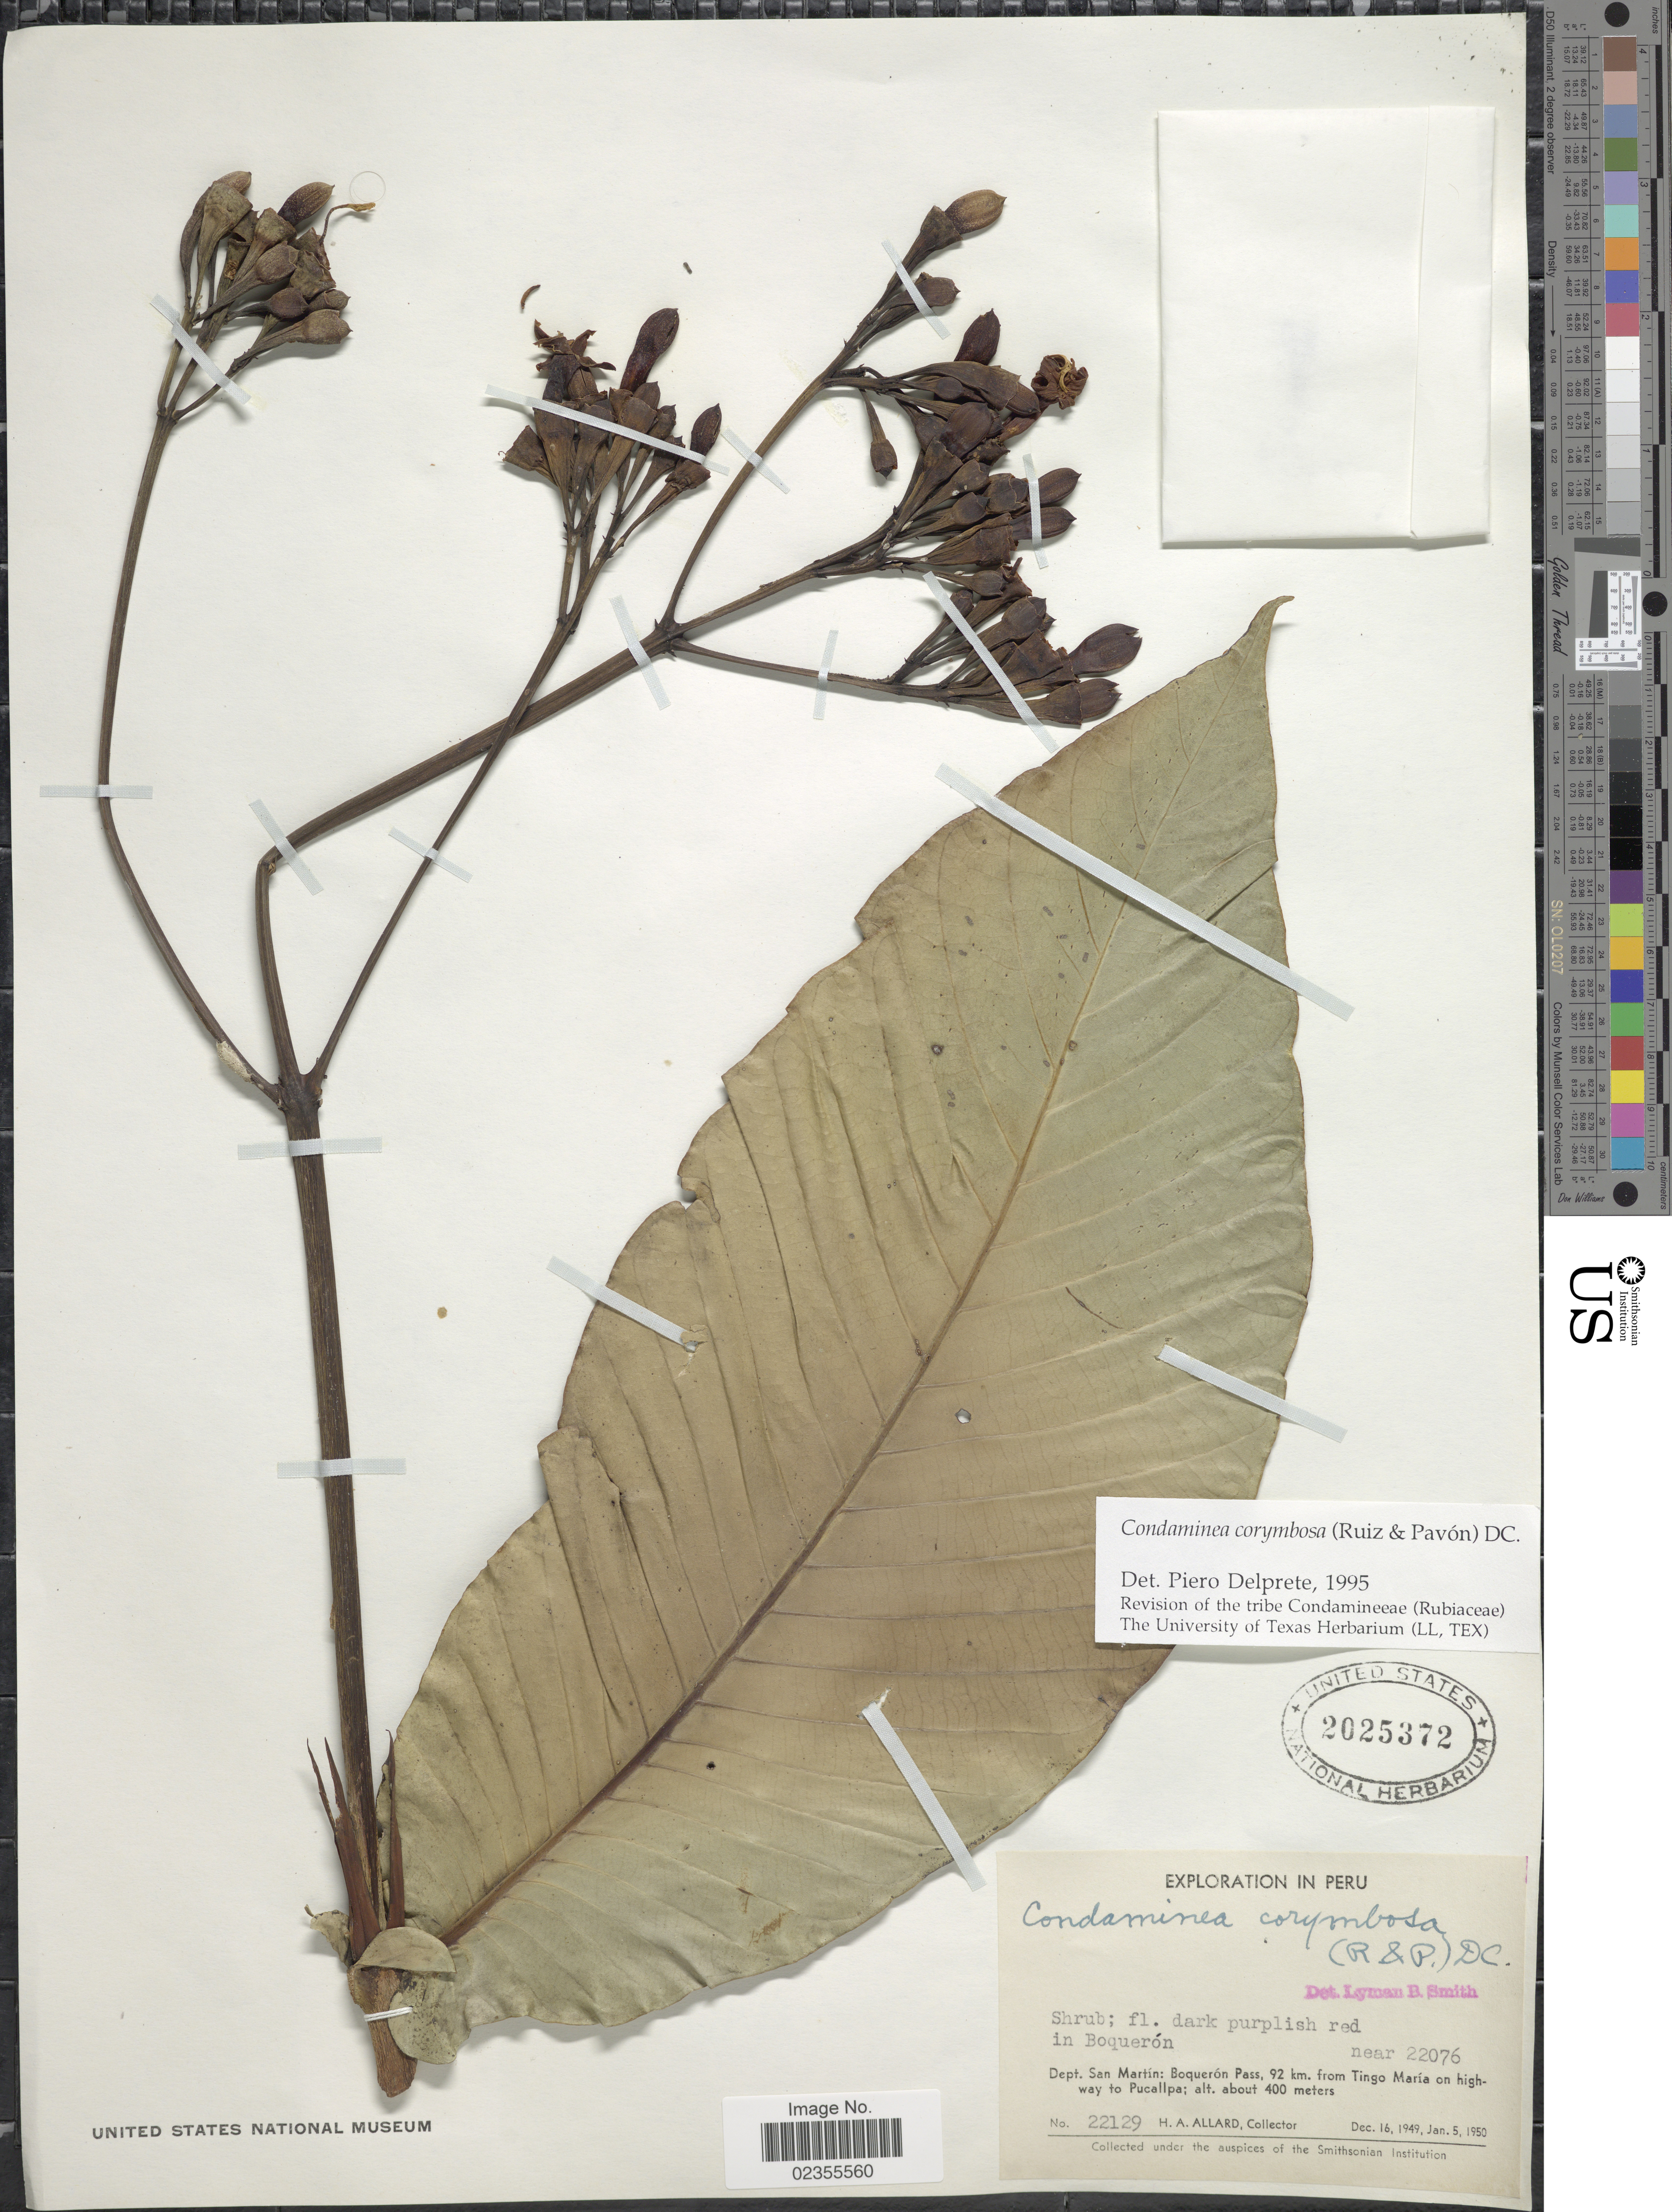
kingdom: Plantae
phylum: Tracheophyta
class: Magnoliopsida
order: Gentianales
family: Rubiaceae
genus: Condaminea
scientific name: Condaminea corymbosa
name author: (Ruiz & Pav.) DC.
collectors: H. A. Allard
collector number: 22129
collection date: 1949-12-16/1950-01-05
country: Peru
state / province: San Martín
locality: Boqueron Pass, 92 km. from Tingo Maria on highway to Pucallpa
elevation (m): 400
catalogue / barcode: US 2025372